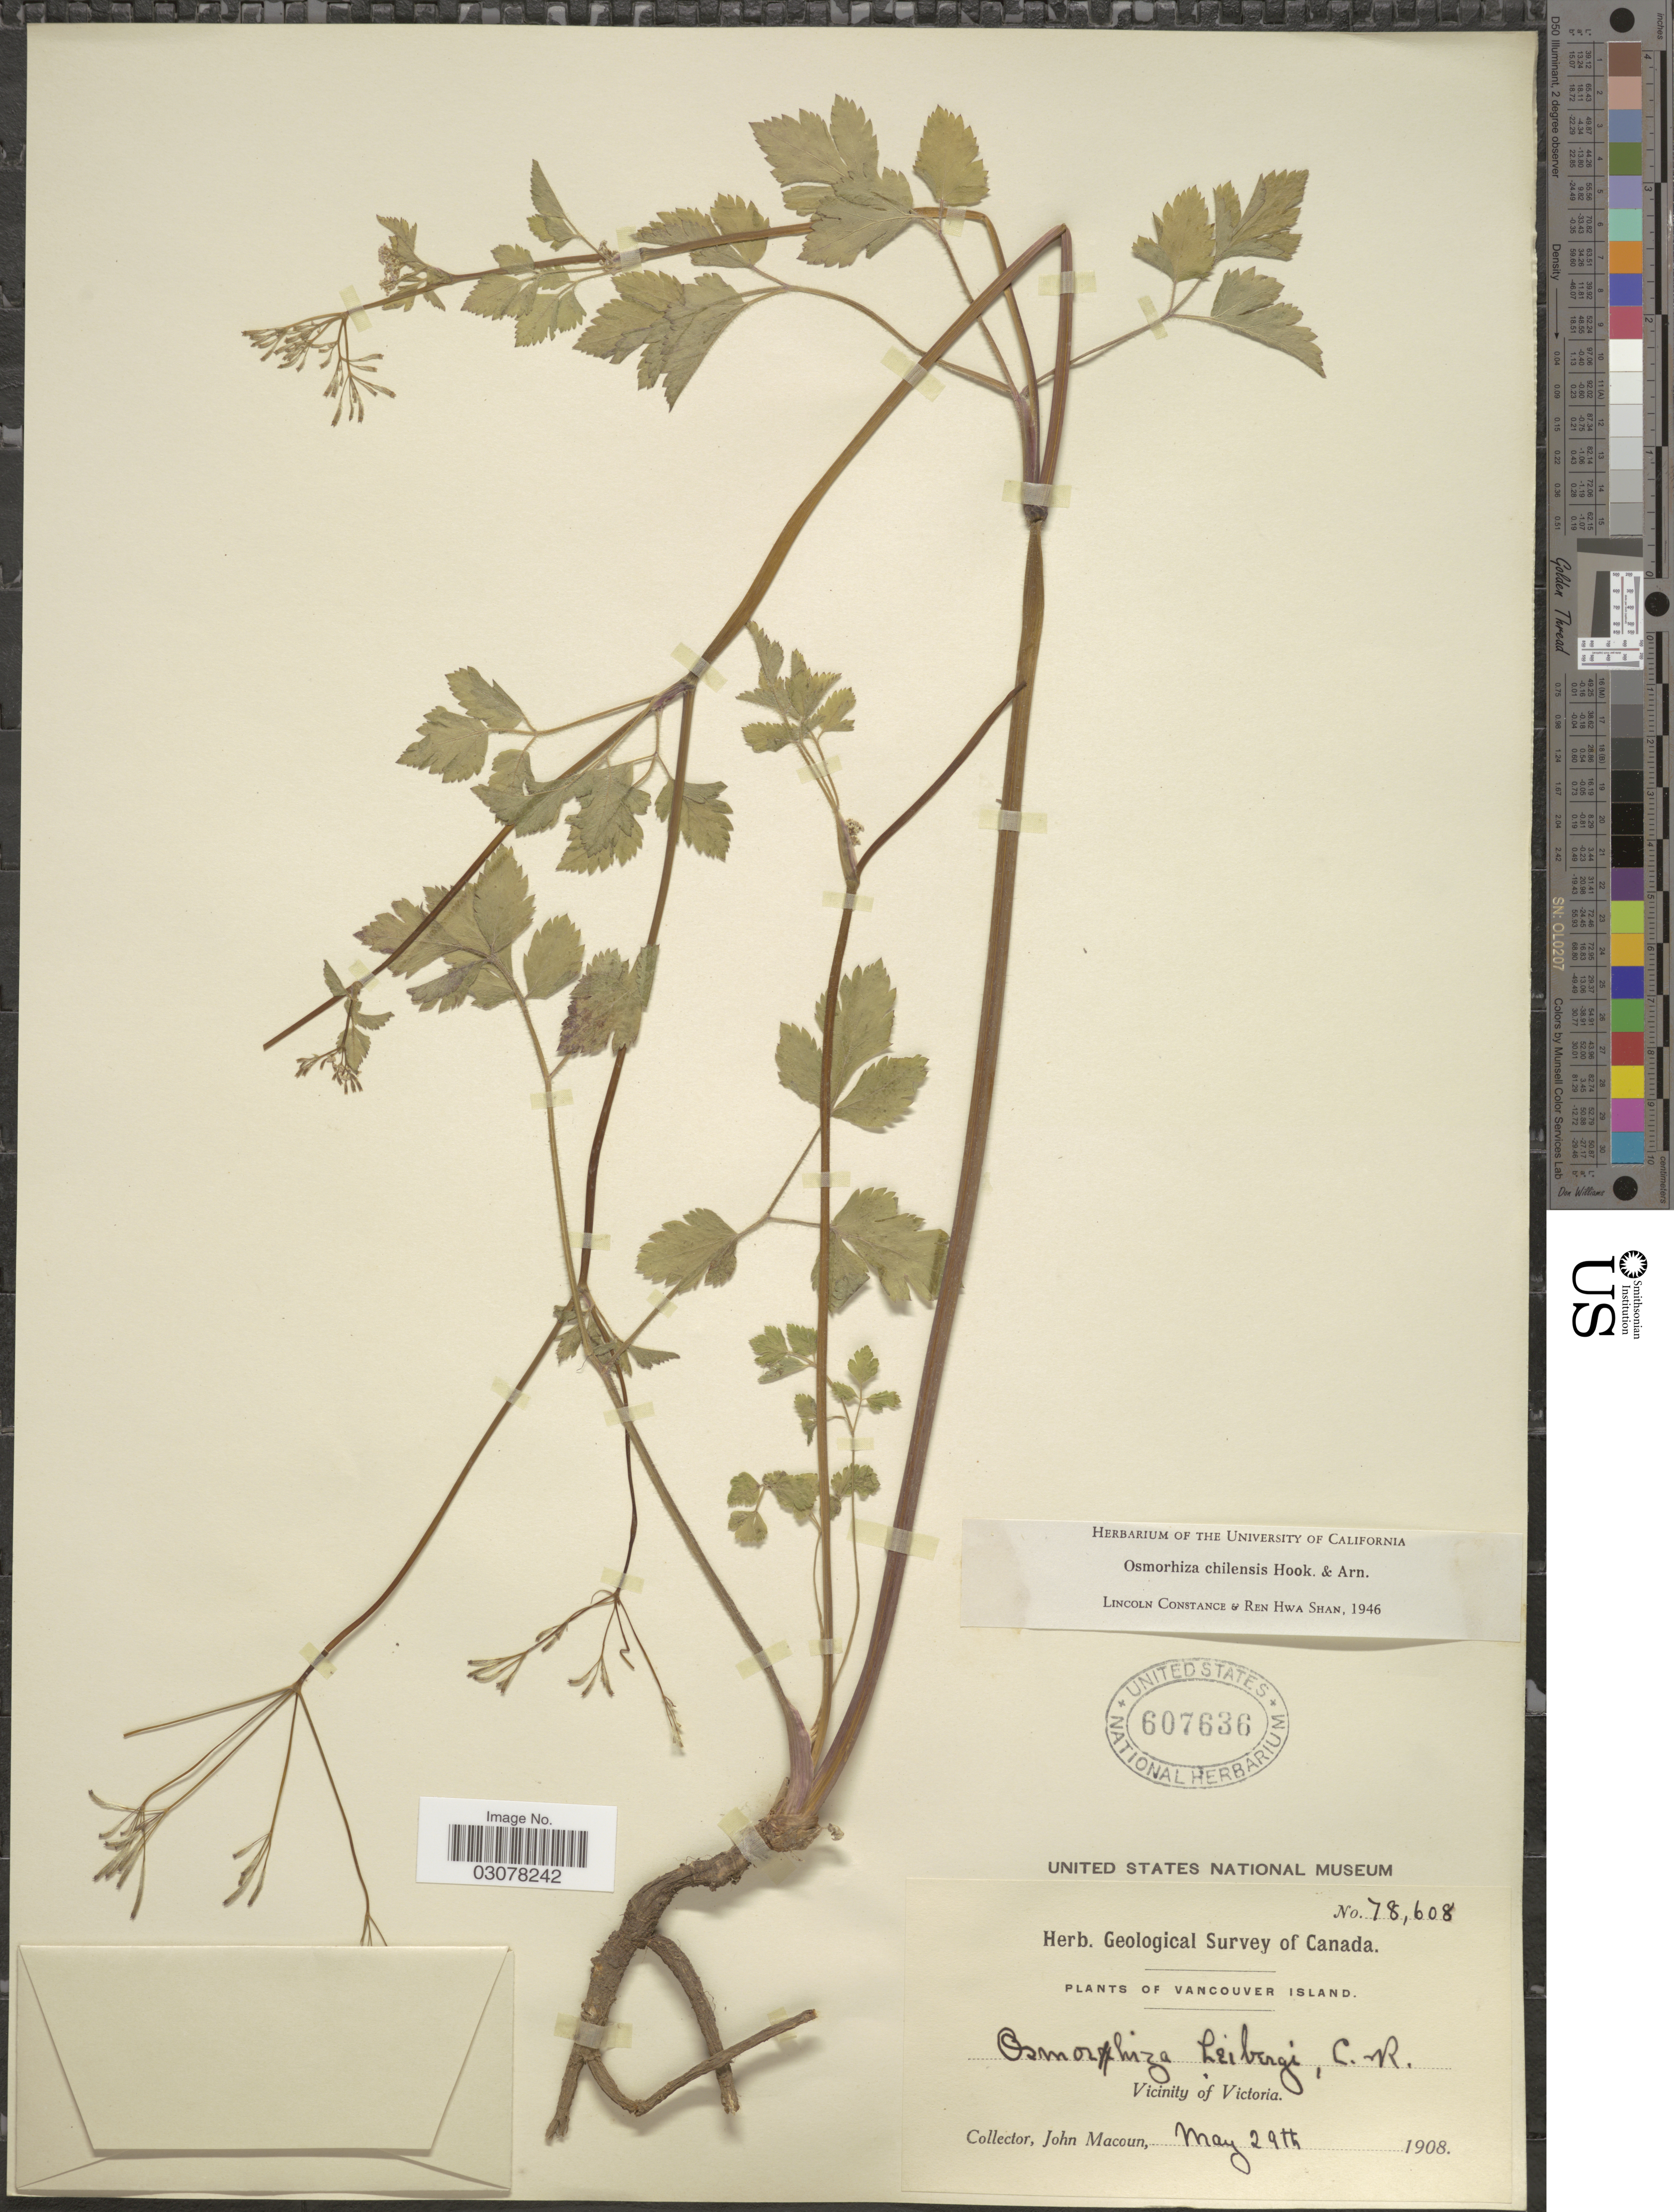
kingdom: Plantae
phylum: Tracheophyta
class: Magnoliopsida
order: Apiales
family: Apiaceae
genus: Osmorhiza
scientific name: Osmorhiza chilensis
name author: Hook. & Arn.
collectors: J. Macoun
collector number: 78608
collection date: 1908-05-29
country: Canada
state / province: British Columbia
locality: Vancouver Island. Vicinity of Victoria.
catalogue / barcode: US 607636